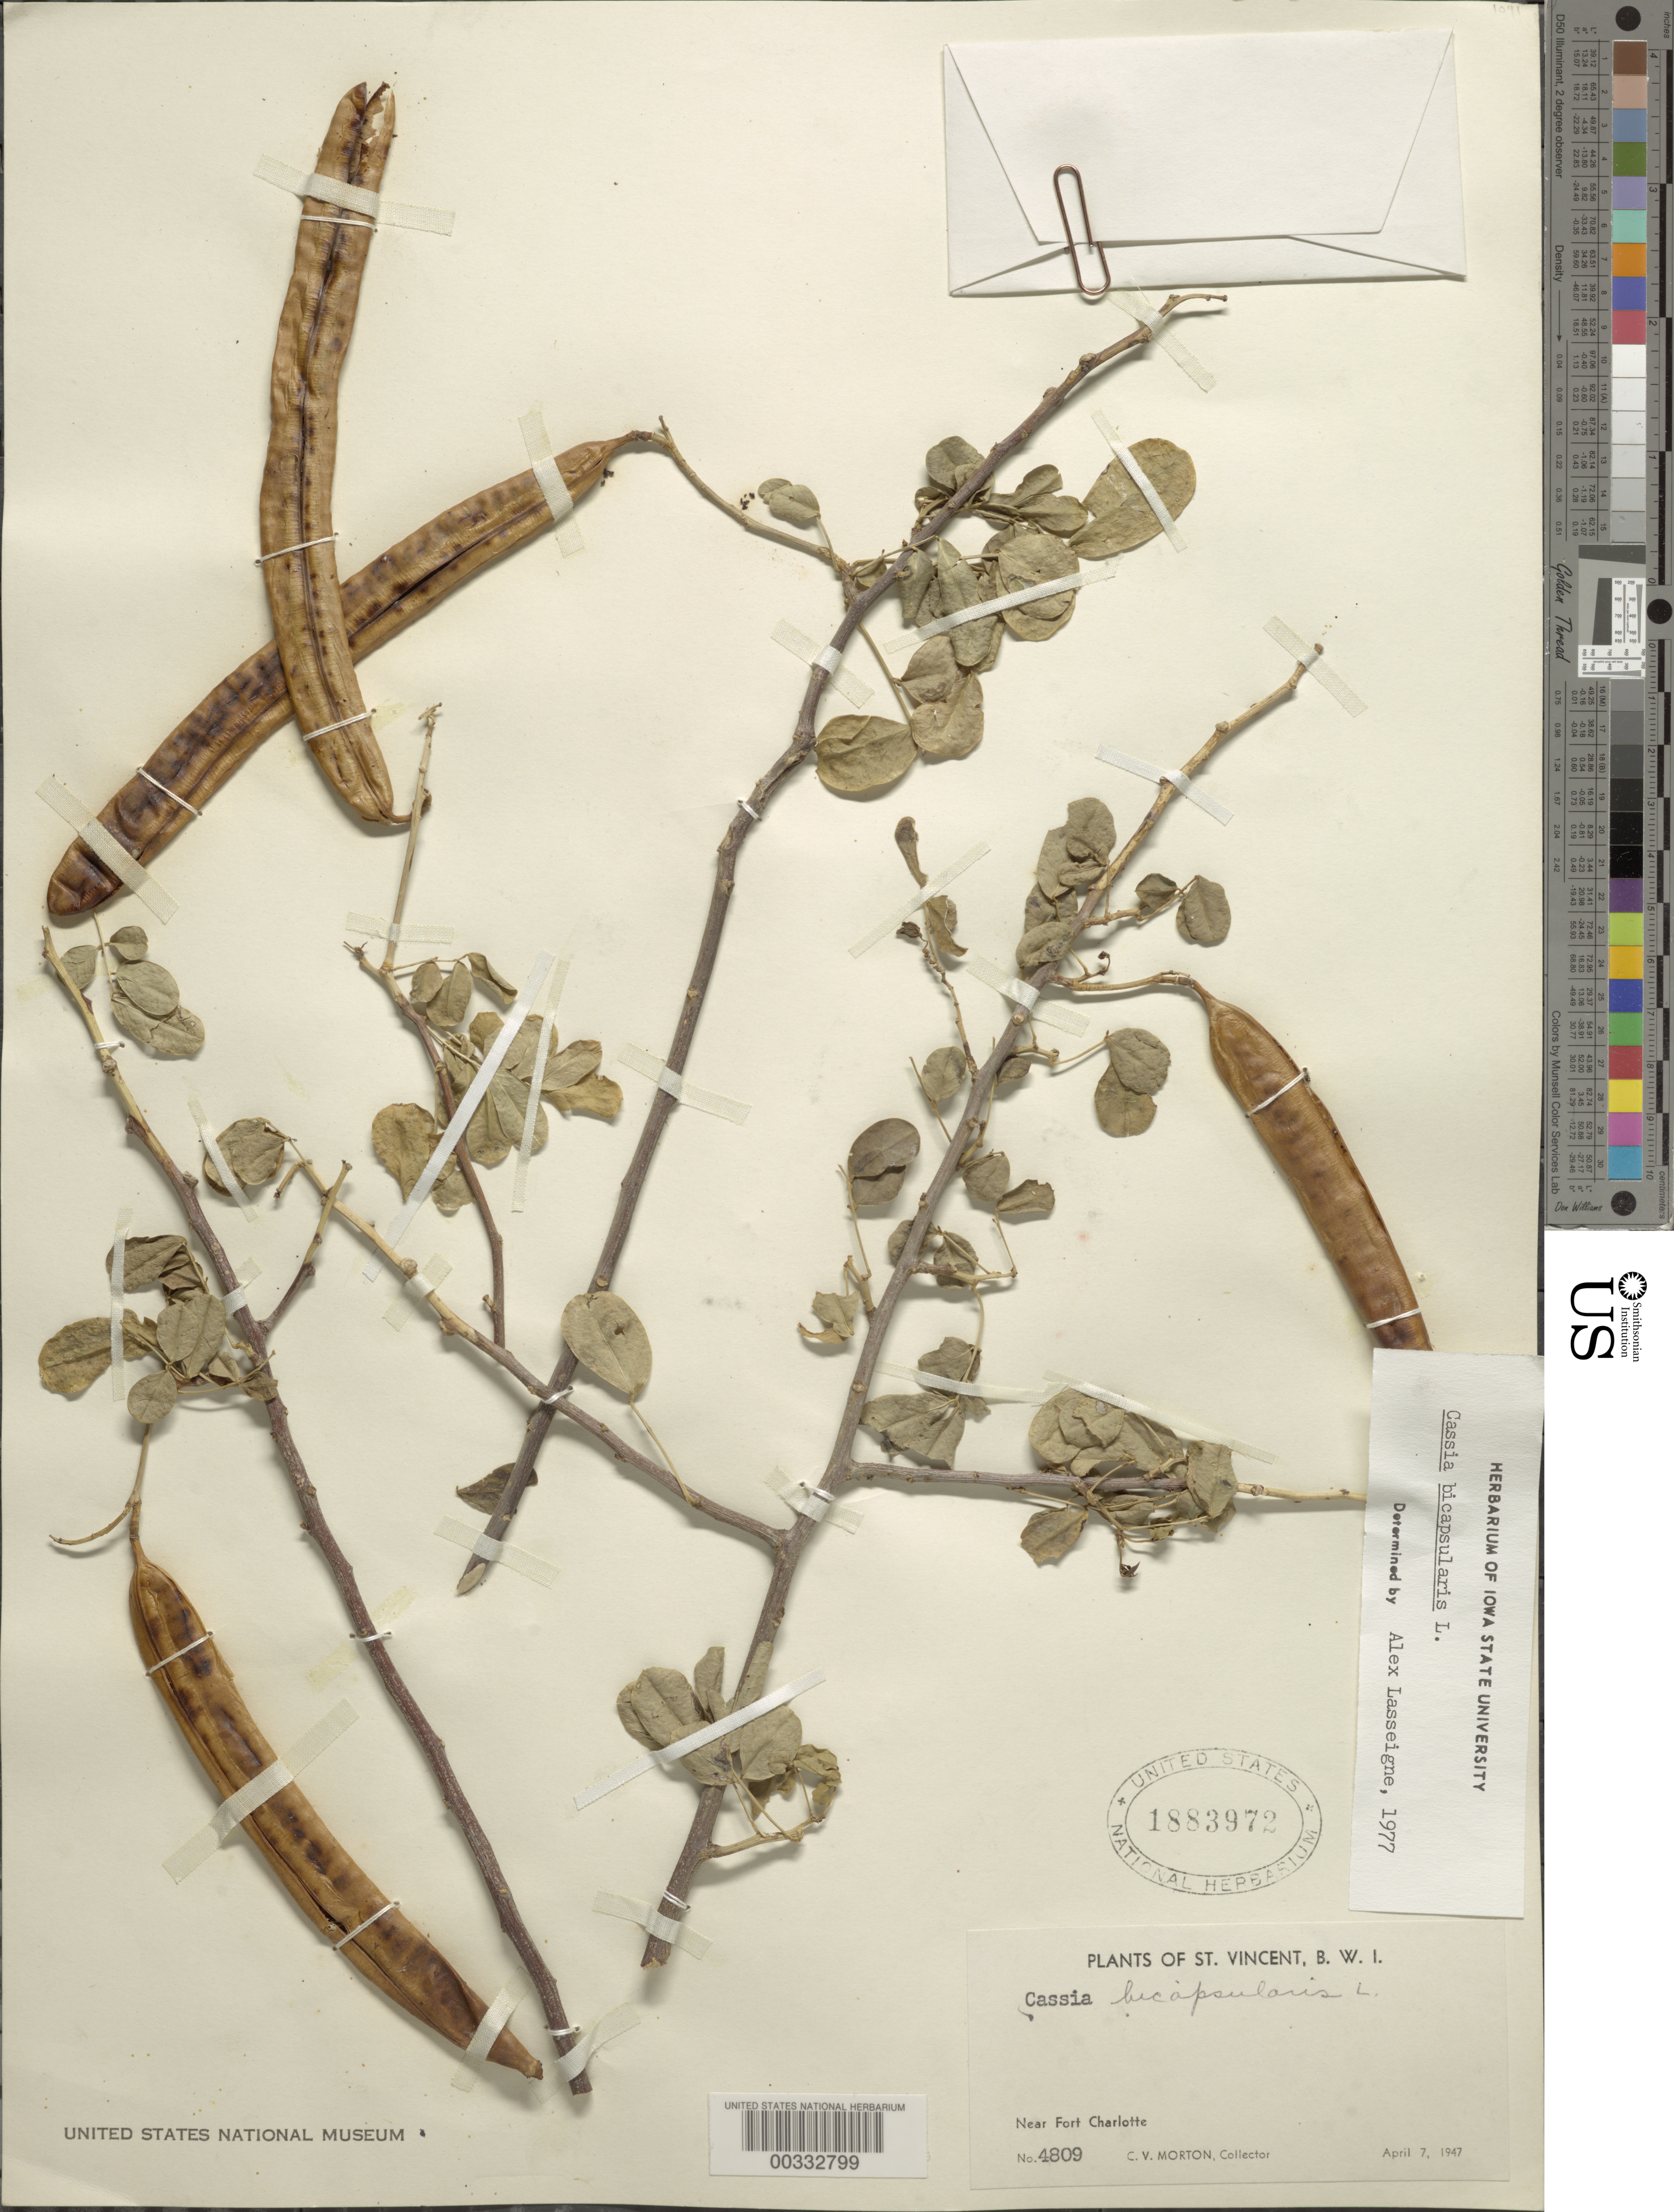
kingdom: Plantae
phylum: Tracheophyta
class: Magnoliopsida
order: Fabales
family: Fabaceae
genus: Senna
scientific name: Senna bicapsularis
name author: (L.) Roxb.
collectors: C. V. Morton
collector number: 4809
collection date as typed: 07 Apr 1947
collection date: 1947-04-07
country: St. Vincent - Grenadines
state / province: Saint Andrew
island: St. Vincent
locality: Near fort charlotte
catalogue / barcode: US 1883972